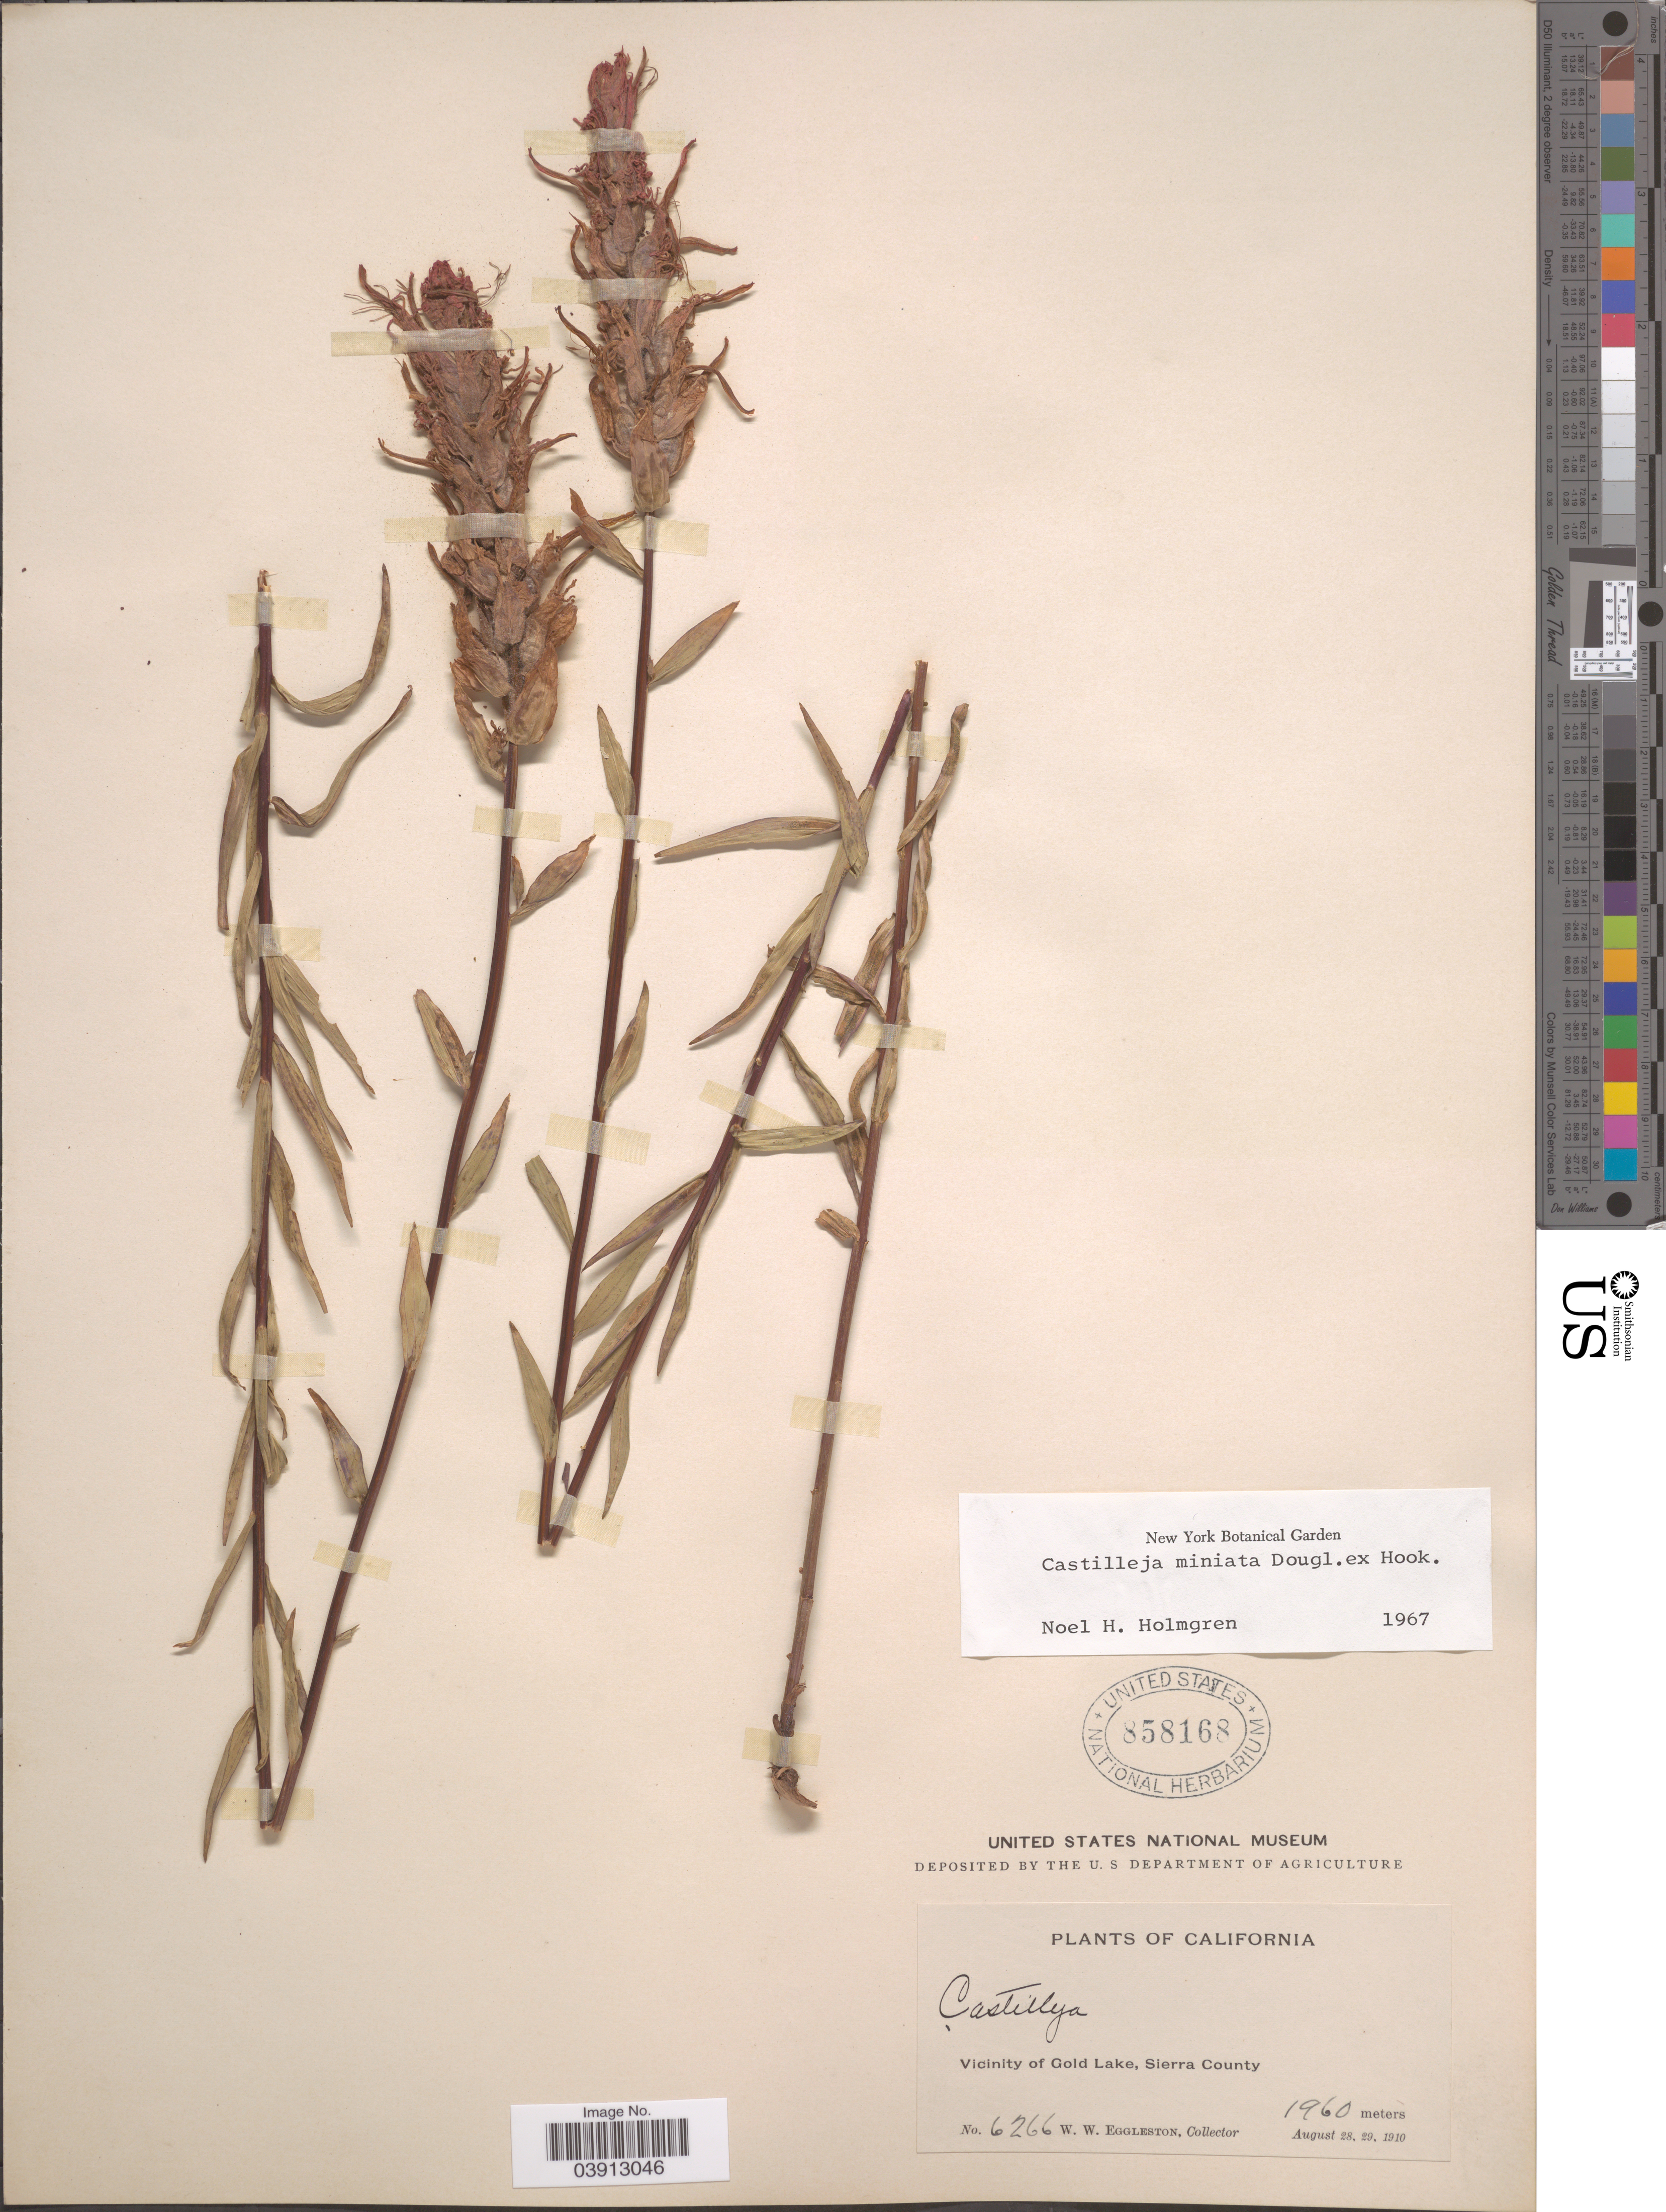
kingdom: Plantae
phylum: Tracheophyta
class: Magnoliopsida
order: Lamiales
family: Orobanchaceae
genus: Castilleja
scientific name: Castilleja miniata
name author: Douglas ex Hook.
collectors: W. W. Eggleston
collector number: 6266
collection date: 1910-08-28/1910-08-29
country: United States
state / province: California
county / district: Sierra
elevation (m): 1960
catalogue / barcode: US 858168